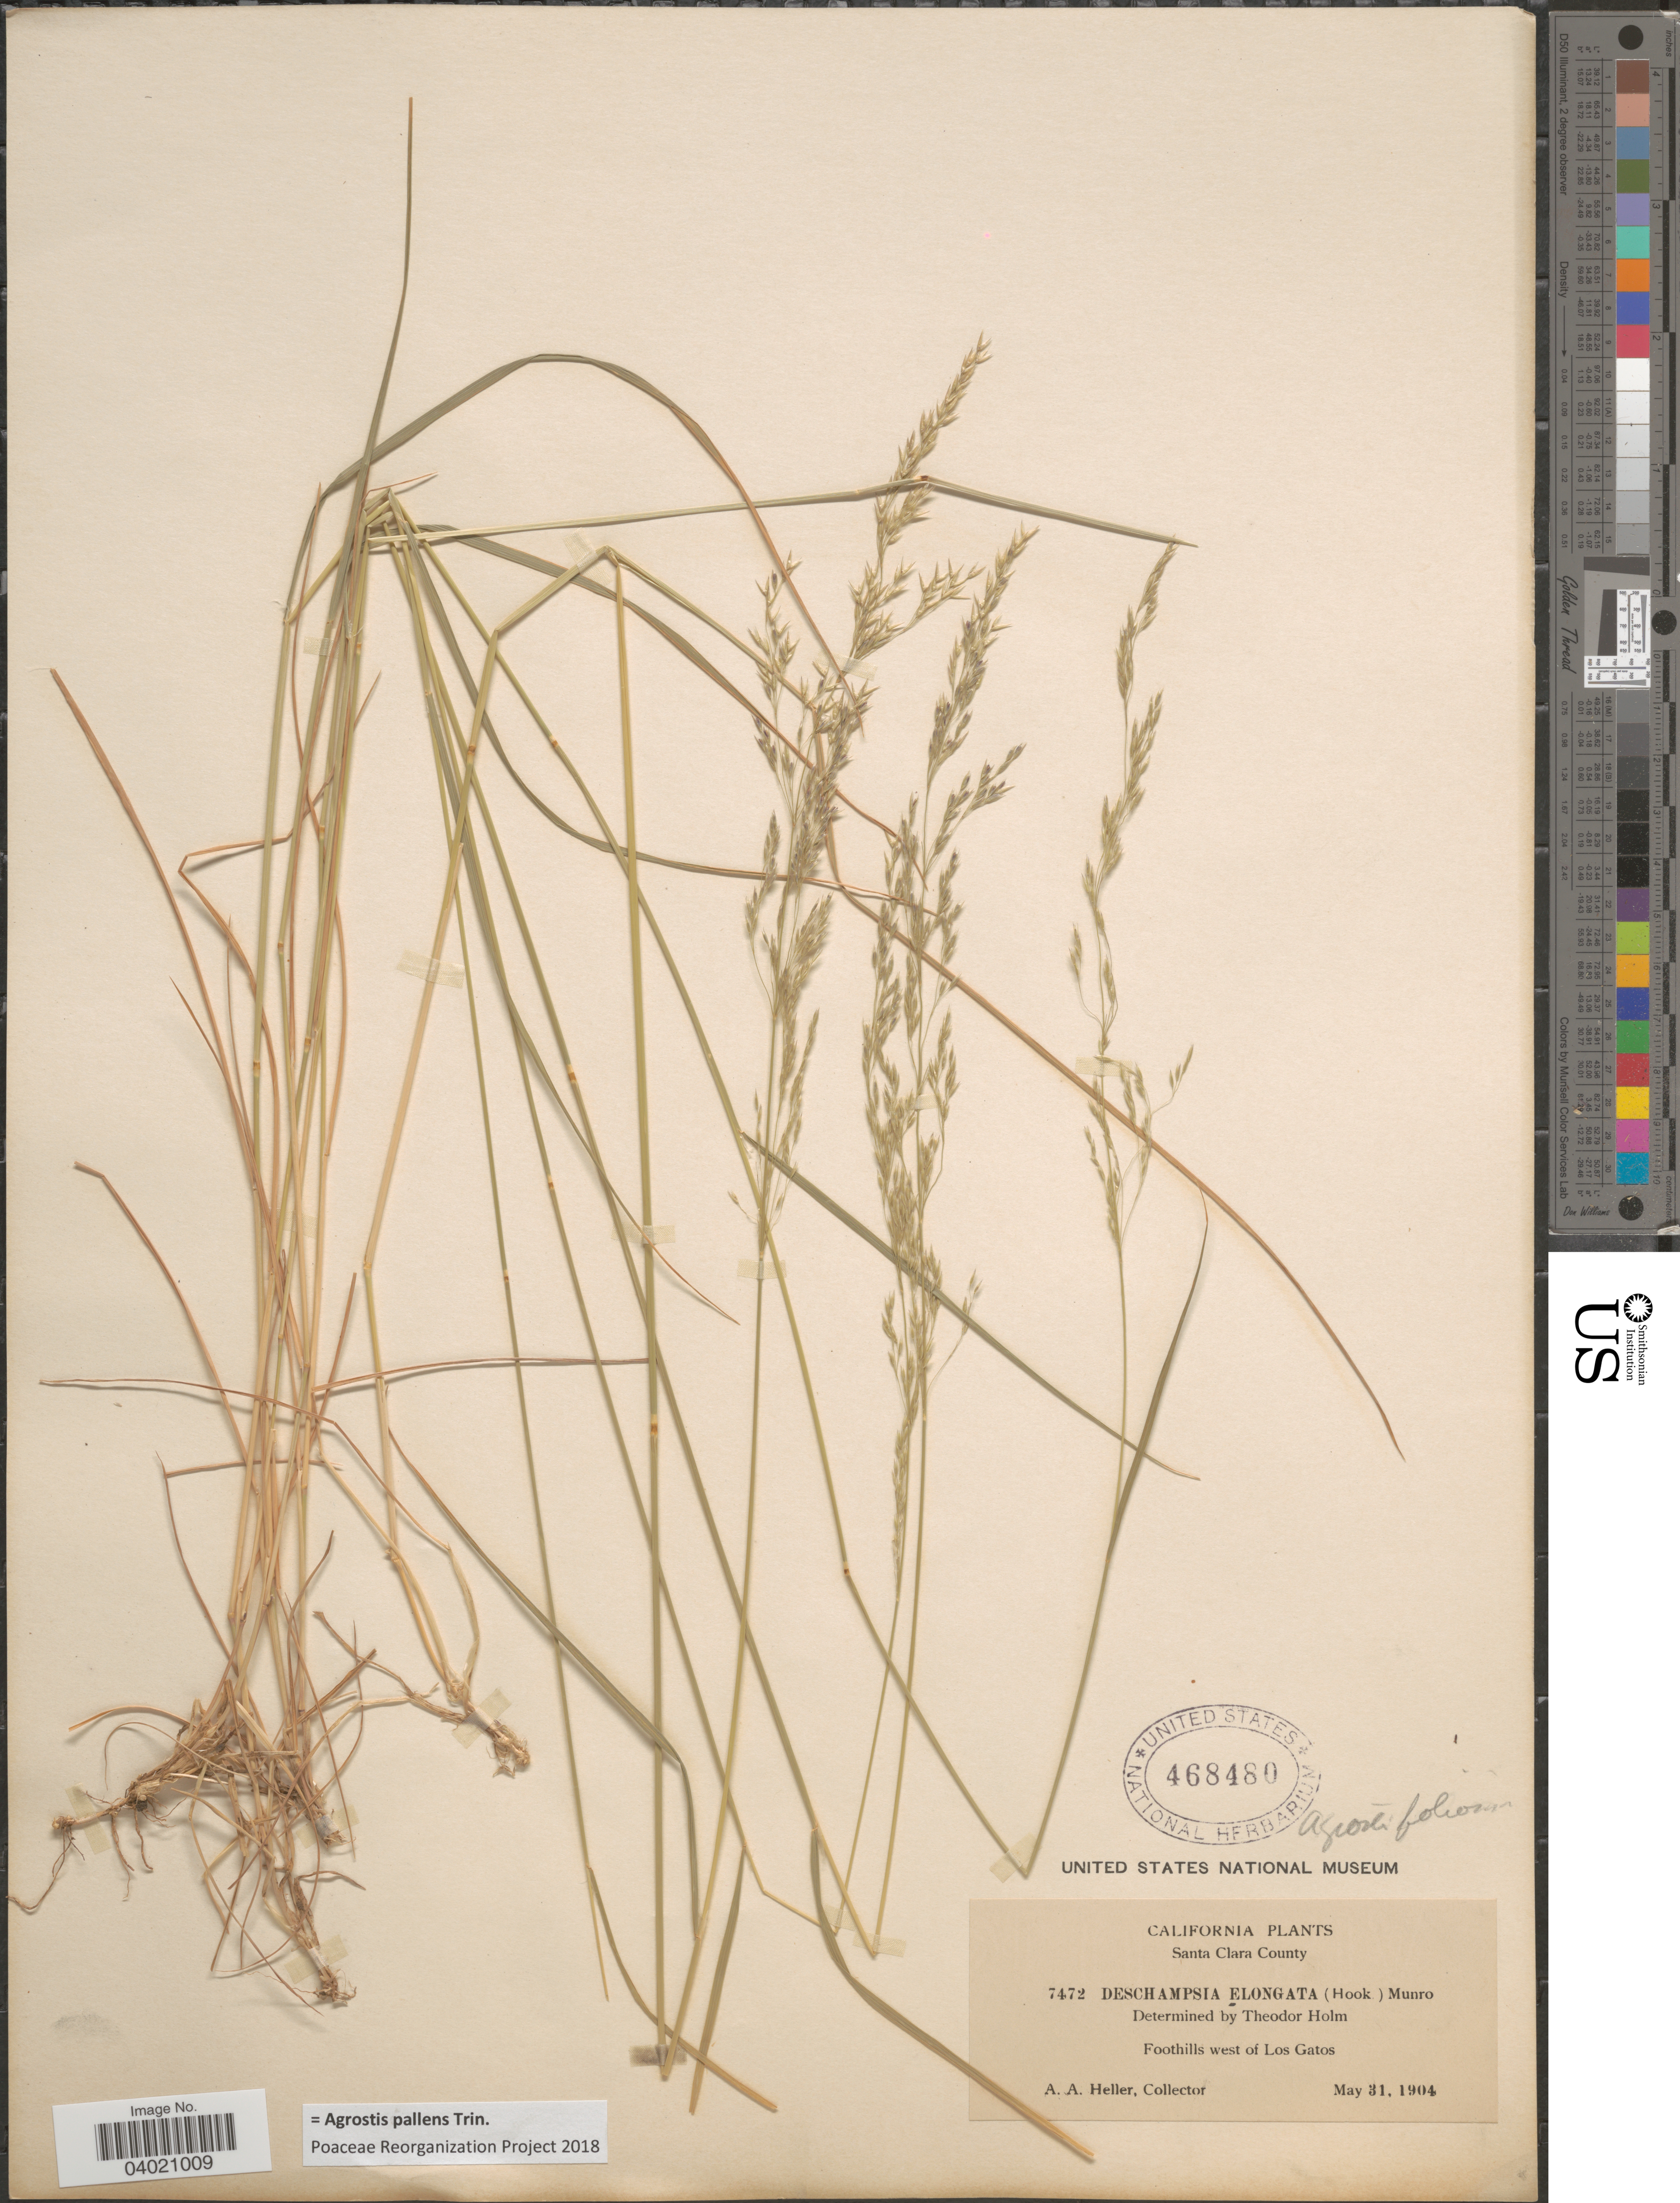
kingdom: Plantae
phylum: Tracheophyta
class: Liliopsida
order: Poales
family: Poaceae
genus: Agrostis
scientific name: Agrostis pallens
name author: Trin.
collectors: A. A. Heller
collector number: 7472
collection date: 1904-05-31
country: United States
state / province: California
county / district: Santa Clara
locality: Santa Clara County. Foothills west of Los Gatos.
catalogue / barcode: US 468480